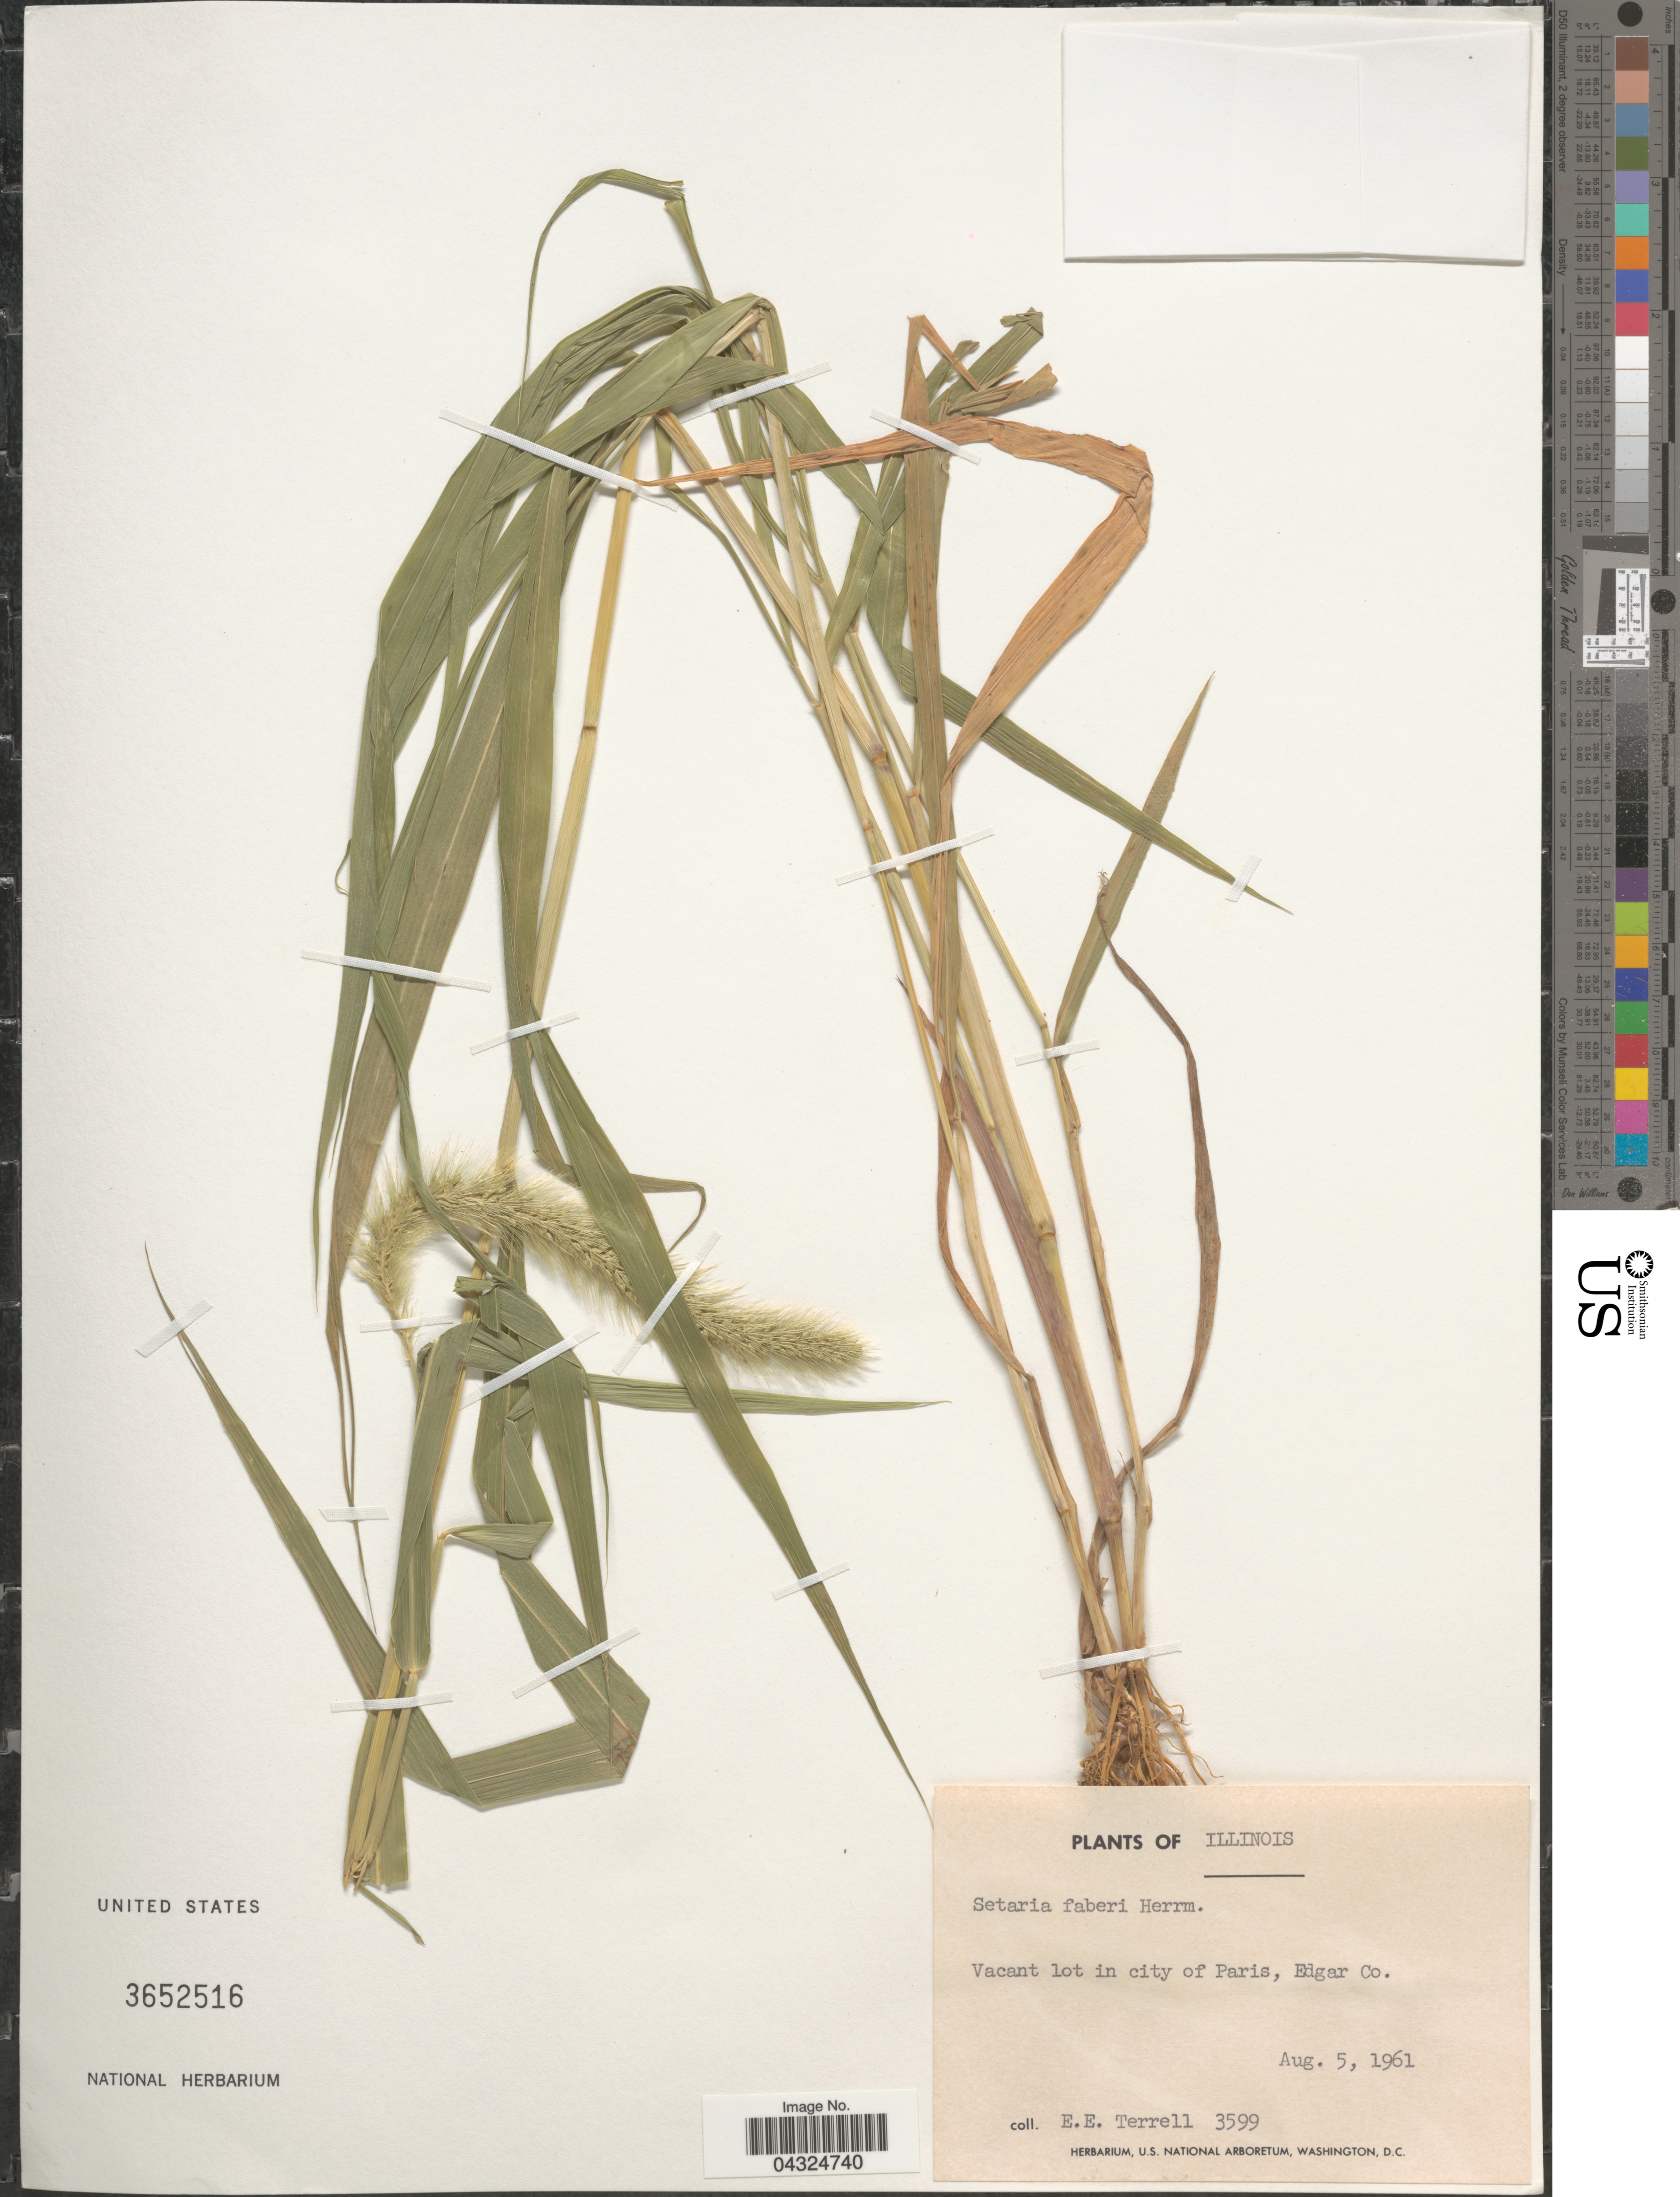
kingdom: Plantae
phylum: Tracheophyta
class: Liliopsida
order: Poales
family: Poaceae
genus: Setaria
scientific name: Setaria faberi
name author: R.A.W. Herrm.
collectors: E. E. Terrell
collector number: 3599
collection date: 1961-08-05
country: United States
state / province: Illinois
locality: Vacant lot in city of Paris, Edgar Co.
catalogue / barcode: US 3652516